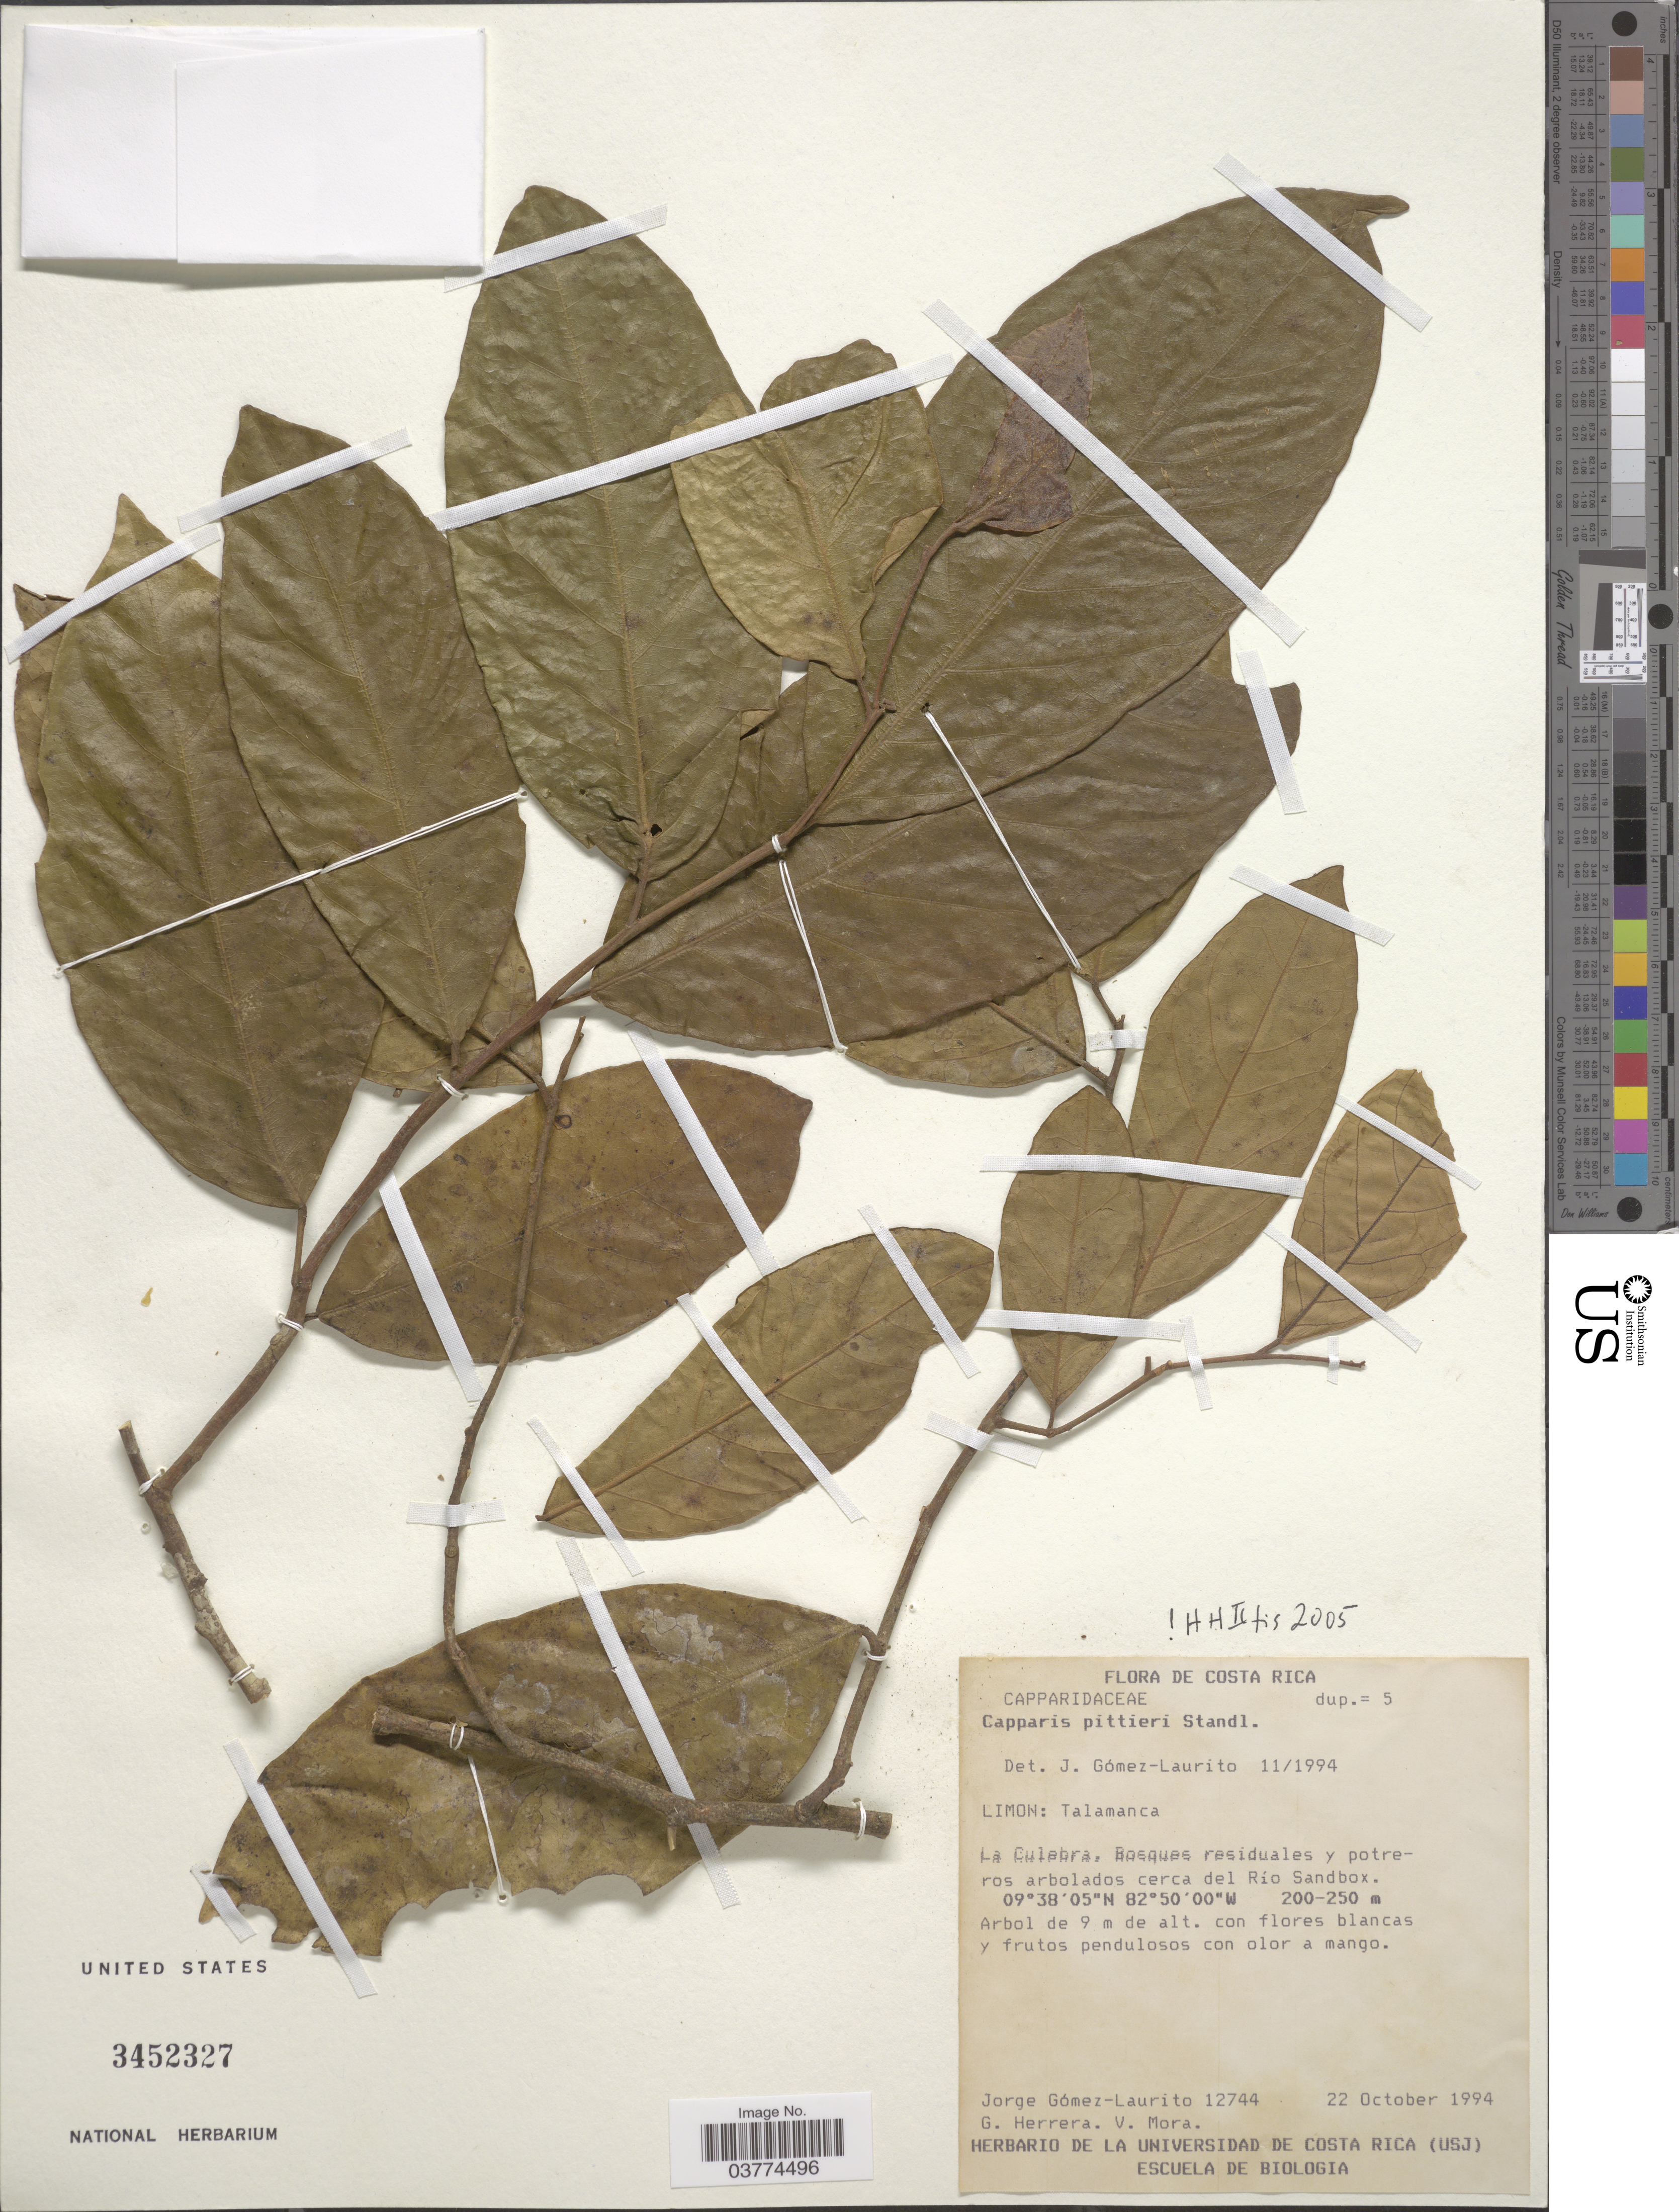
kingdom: Plantae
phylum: Tracheophyta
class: Magnoliopsida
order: Brassicales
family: Capparaceae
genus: Preslianthus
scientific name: Preslianthus pittieri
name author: (Standl.) Cornejo & Iltis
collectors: J. A. Gómez-Laurito, G. Herrera & V. Mora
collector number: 12744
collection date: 1994-10-22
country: Costa Rica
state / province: Limón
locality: Talamanca. La Culebra. Bosques residuales y potreros arbolados cerca del Río Sandbox.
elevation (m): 200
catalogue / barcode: US 3452327